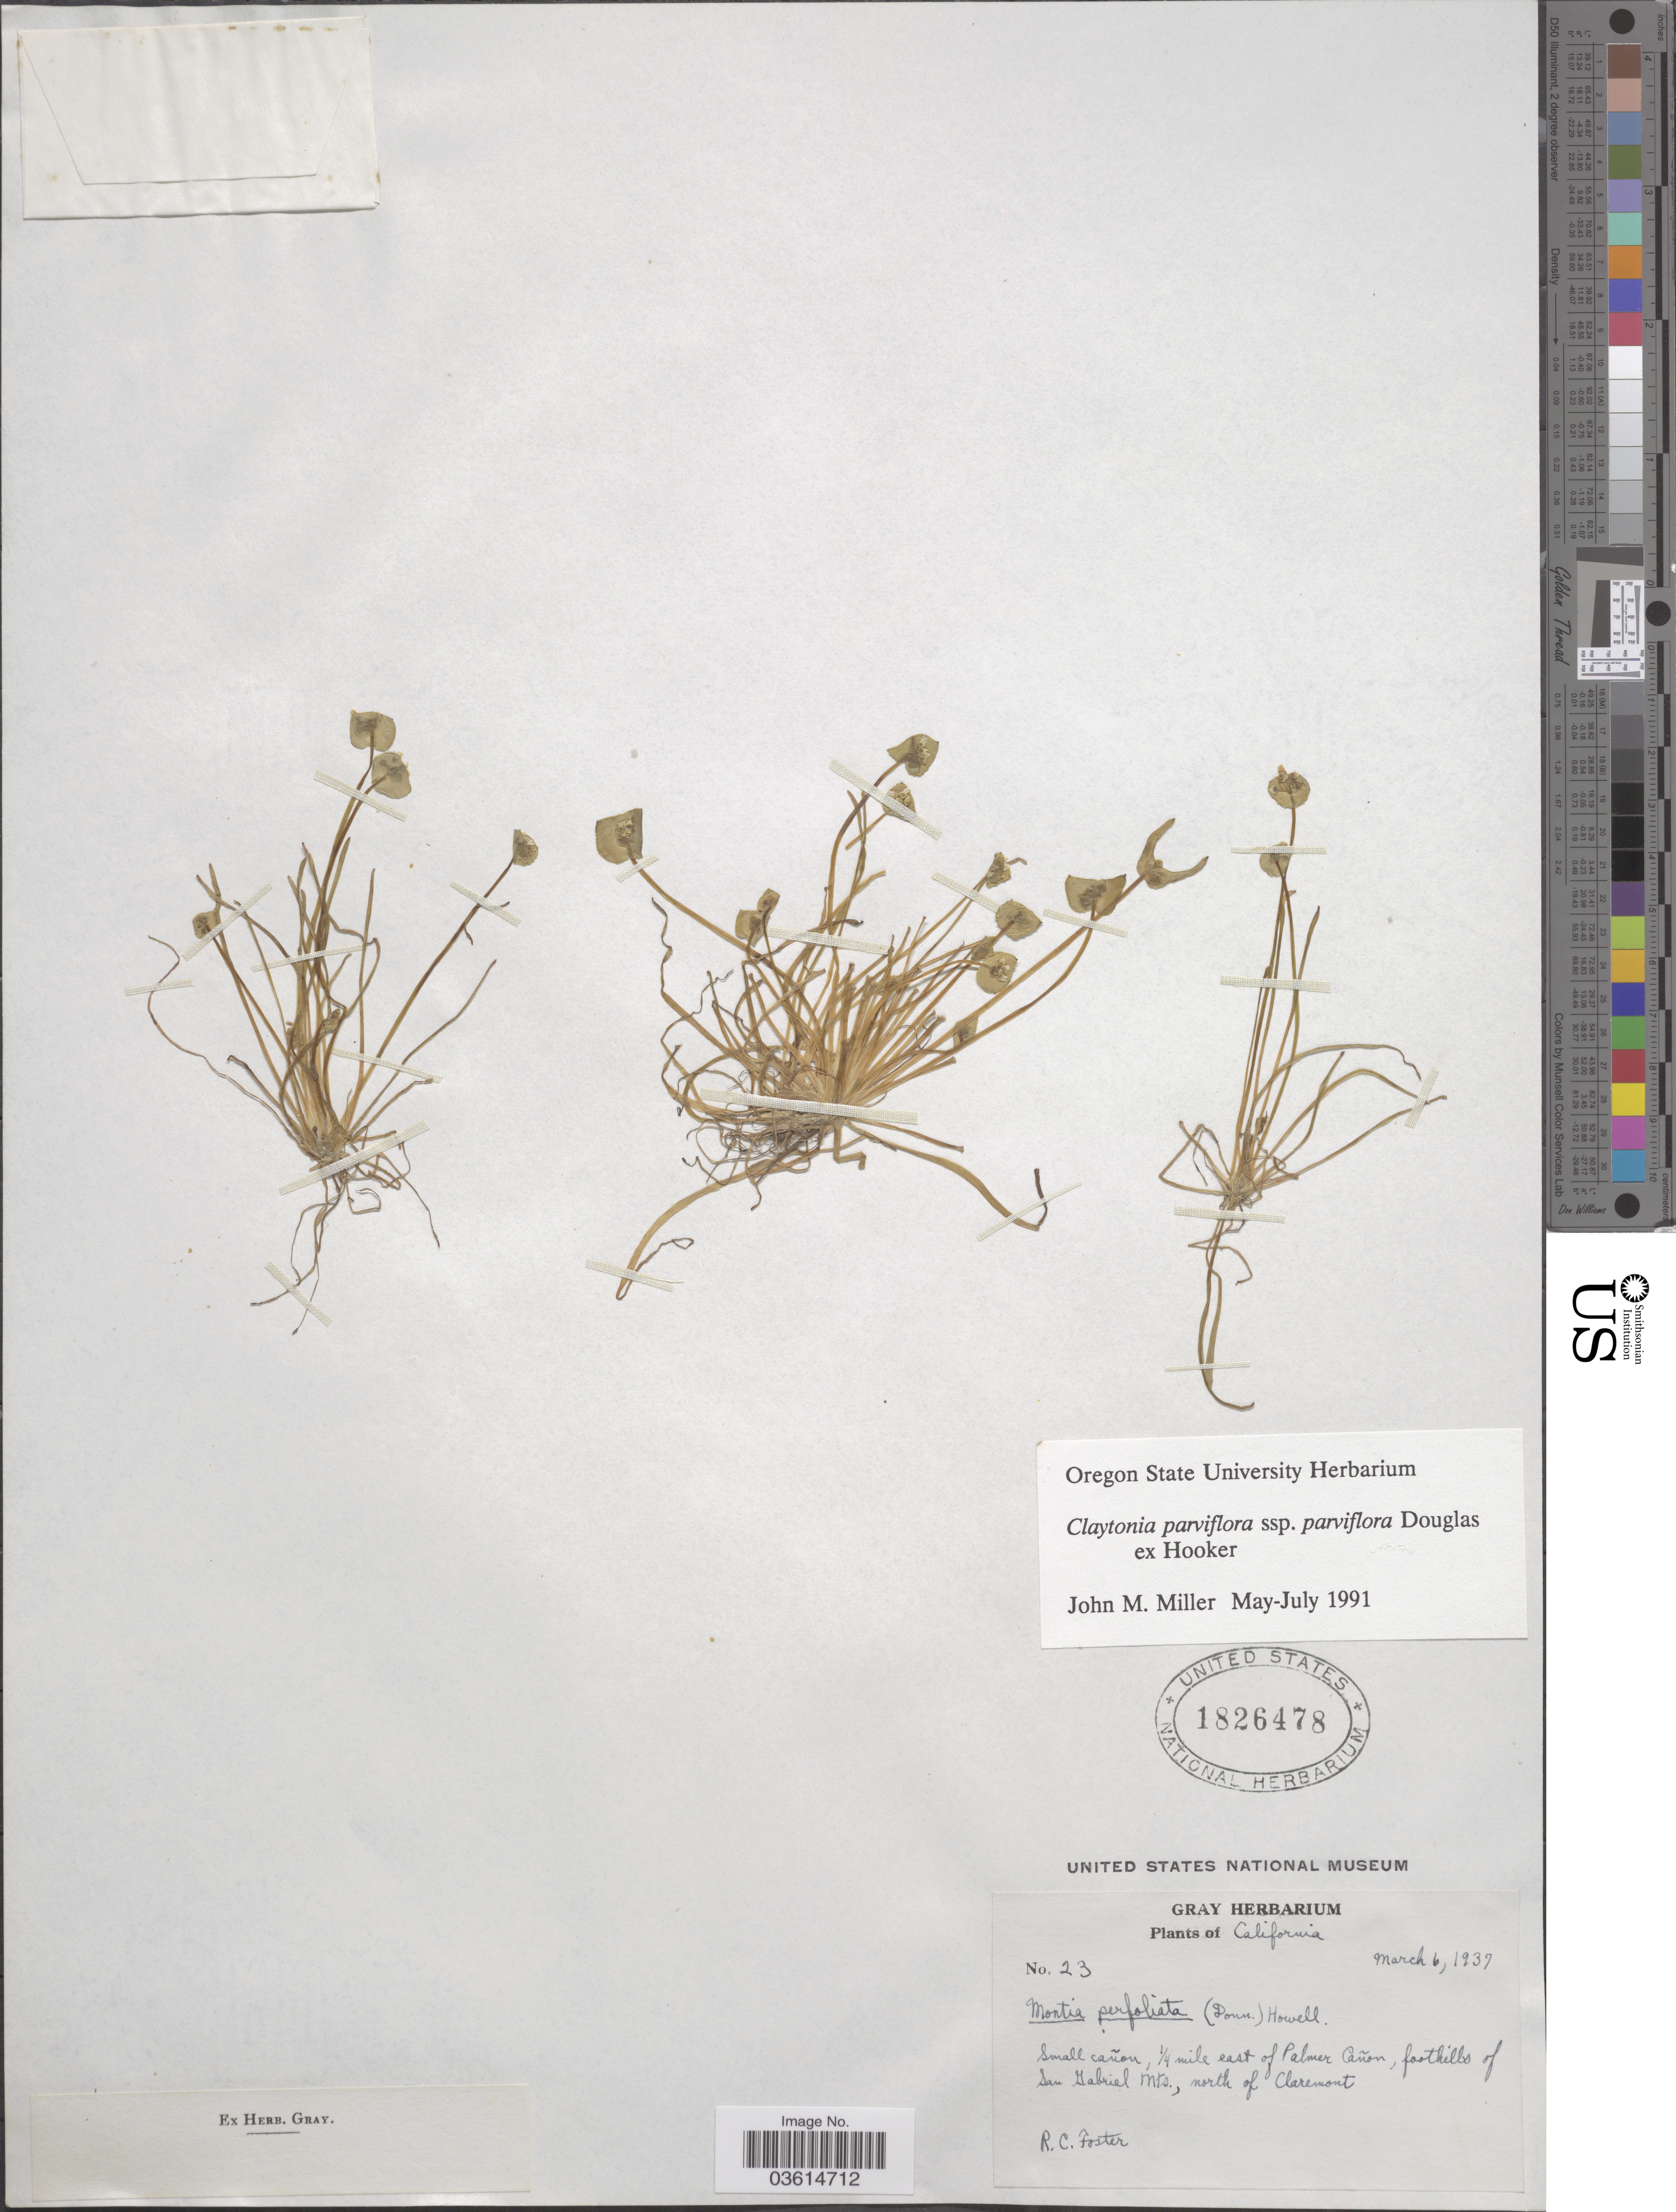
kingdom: Plantae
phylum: Tracheophyta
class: Magnoliopsida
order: Caryophyllales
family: Montiaceae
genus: Claytonia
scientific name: Claytonia parviflora subsp. parviflora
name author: Douglas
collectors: R. C. Foster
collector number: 23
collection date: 1937-03-06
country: United States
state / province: California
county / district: Los Angeles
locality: Small cañon, ¼ mile east of Palmer Cañon, foothills of San Gabriel Mts., north of Claremont.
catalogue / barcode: US 1826478